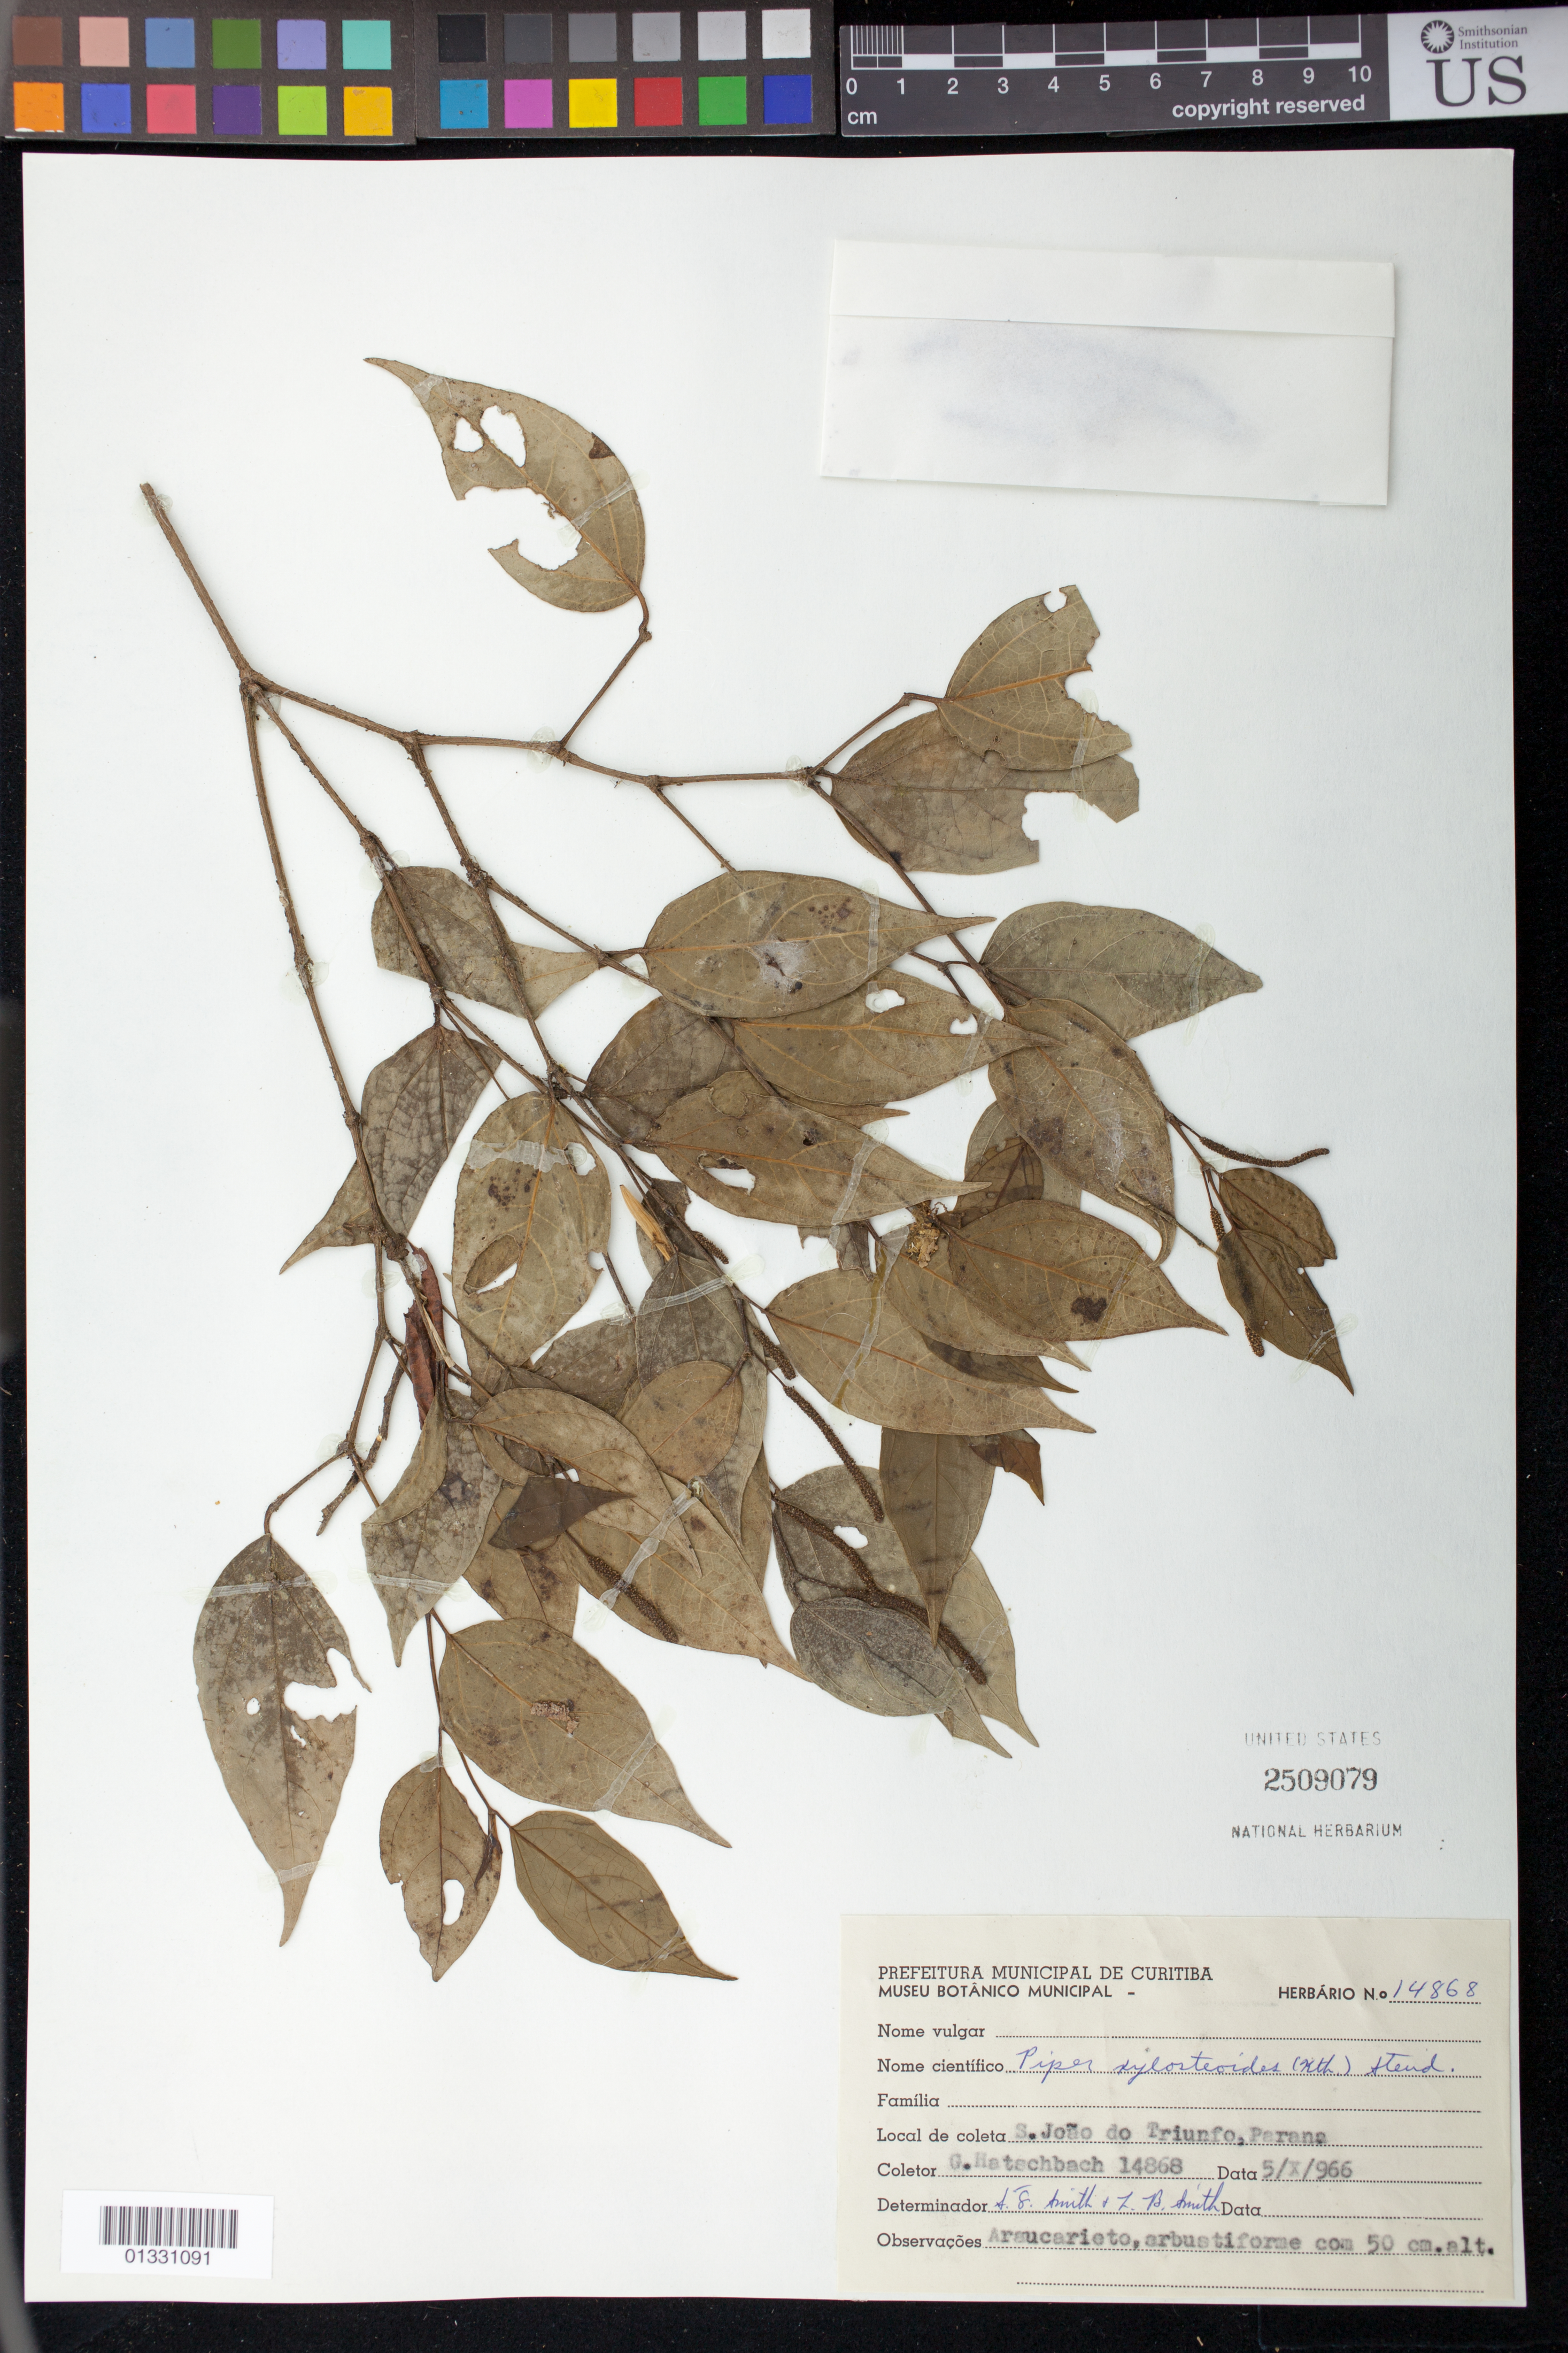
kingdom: Plantae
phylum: Tracheophyta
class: Magnoliopsida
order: Piperales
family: Piperaceae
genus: Piper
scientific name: Piper xylosteoides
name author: (Kunth) Steud.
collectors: G. Hatschbach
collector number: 14868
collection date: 1966-10-05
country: Brazil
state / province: Paraná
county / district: São João do Triunfo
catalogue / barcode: US 2509079